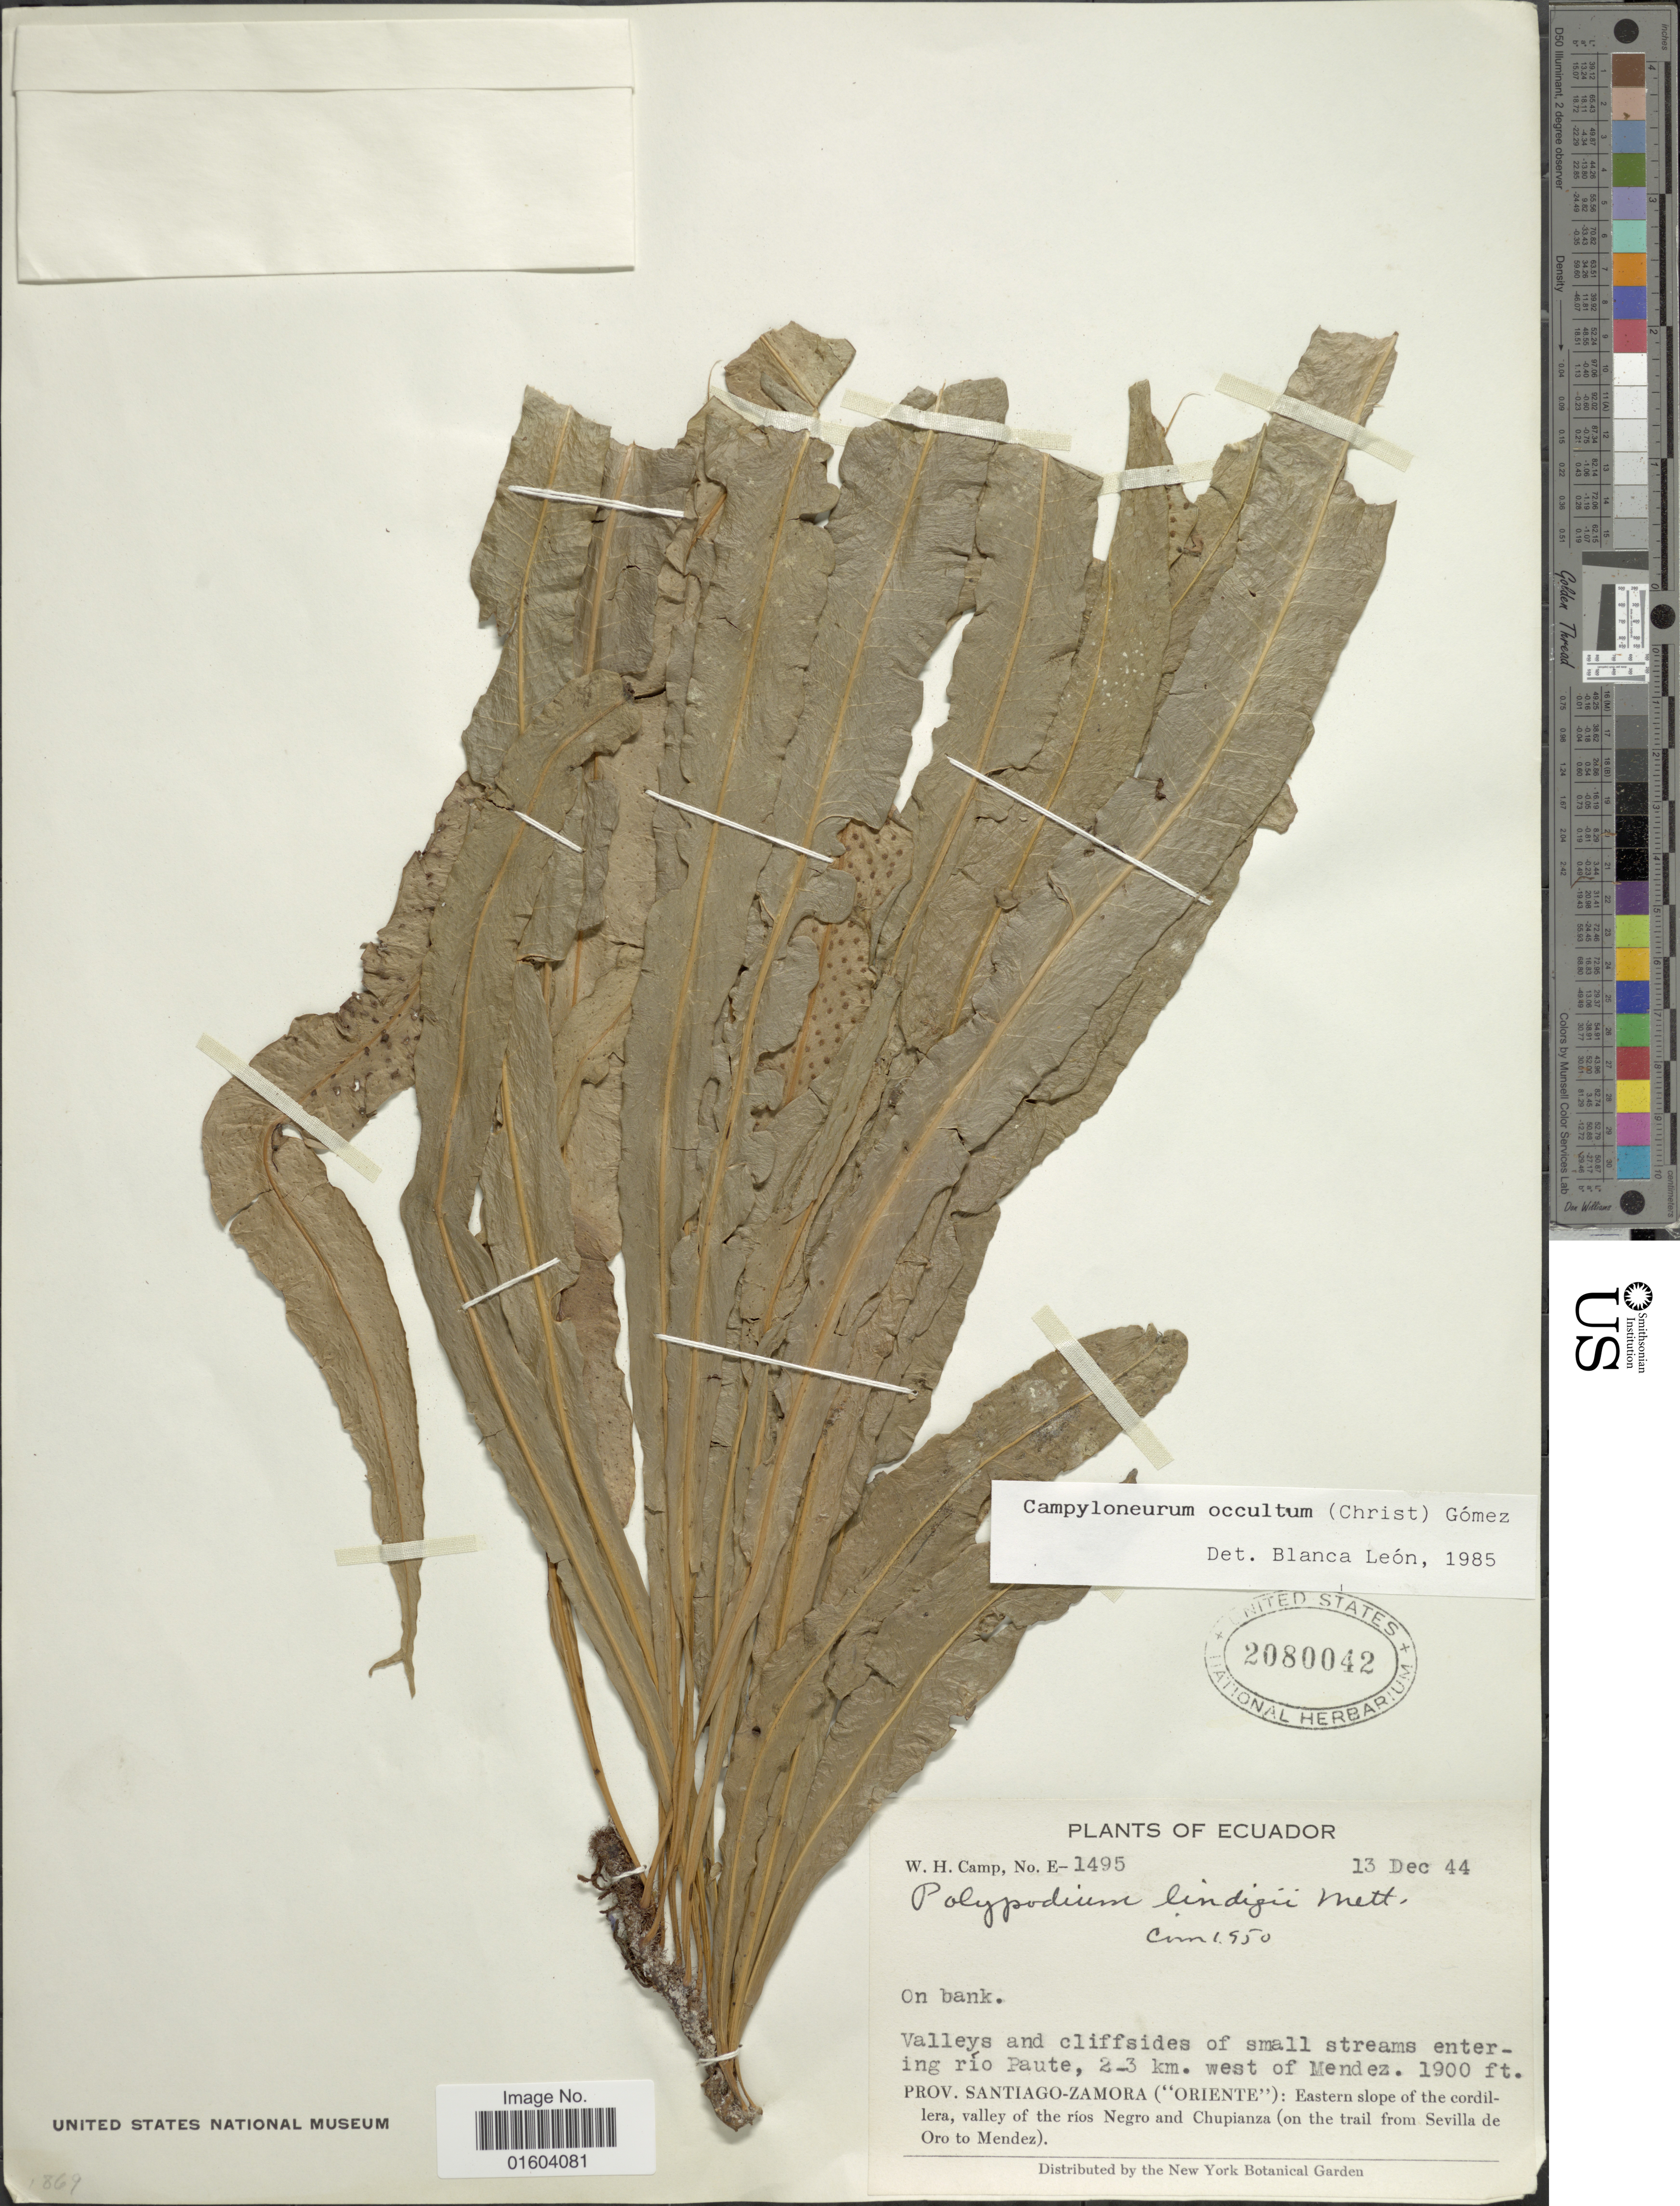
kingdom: Plantae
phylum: Tracheophyta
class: Polypodiopsida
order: Polypodiales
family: Polypodiaceae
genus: Campyloneurum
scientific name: Campyloneurum aphanophlebium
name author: (Kunze) T. Moore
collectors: W. H. Camp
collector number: E-1495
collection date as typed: Transcribed d/m/y: 13/12/44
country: Ecuador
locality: Streams entering rio Paute, 2-3km west of Mendez. Prov. Santiago-Zamora("Oriente"): Eastern slope of cordillera, valley of the rios Negro and Chupianza (on the trail from Sevilla de Oro to Mendez).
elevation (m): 579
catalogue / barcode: US 2080042